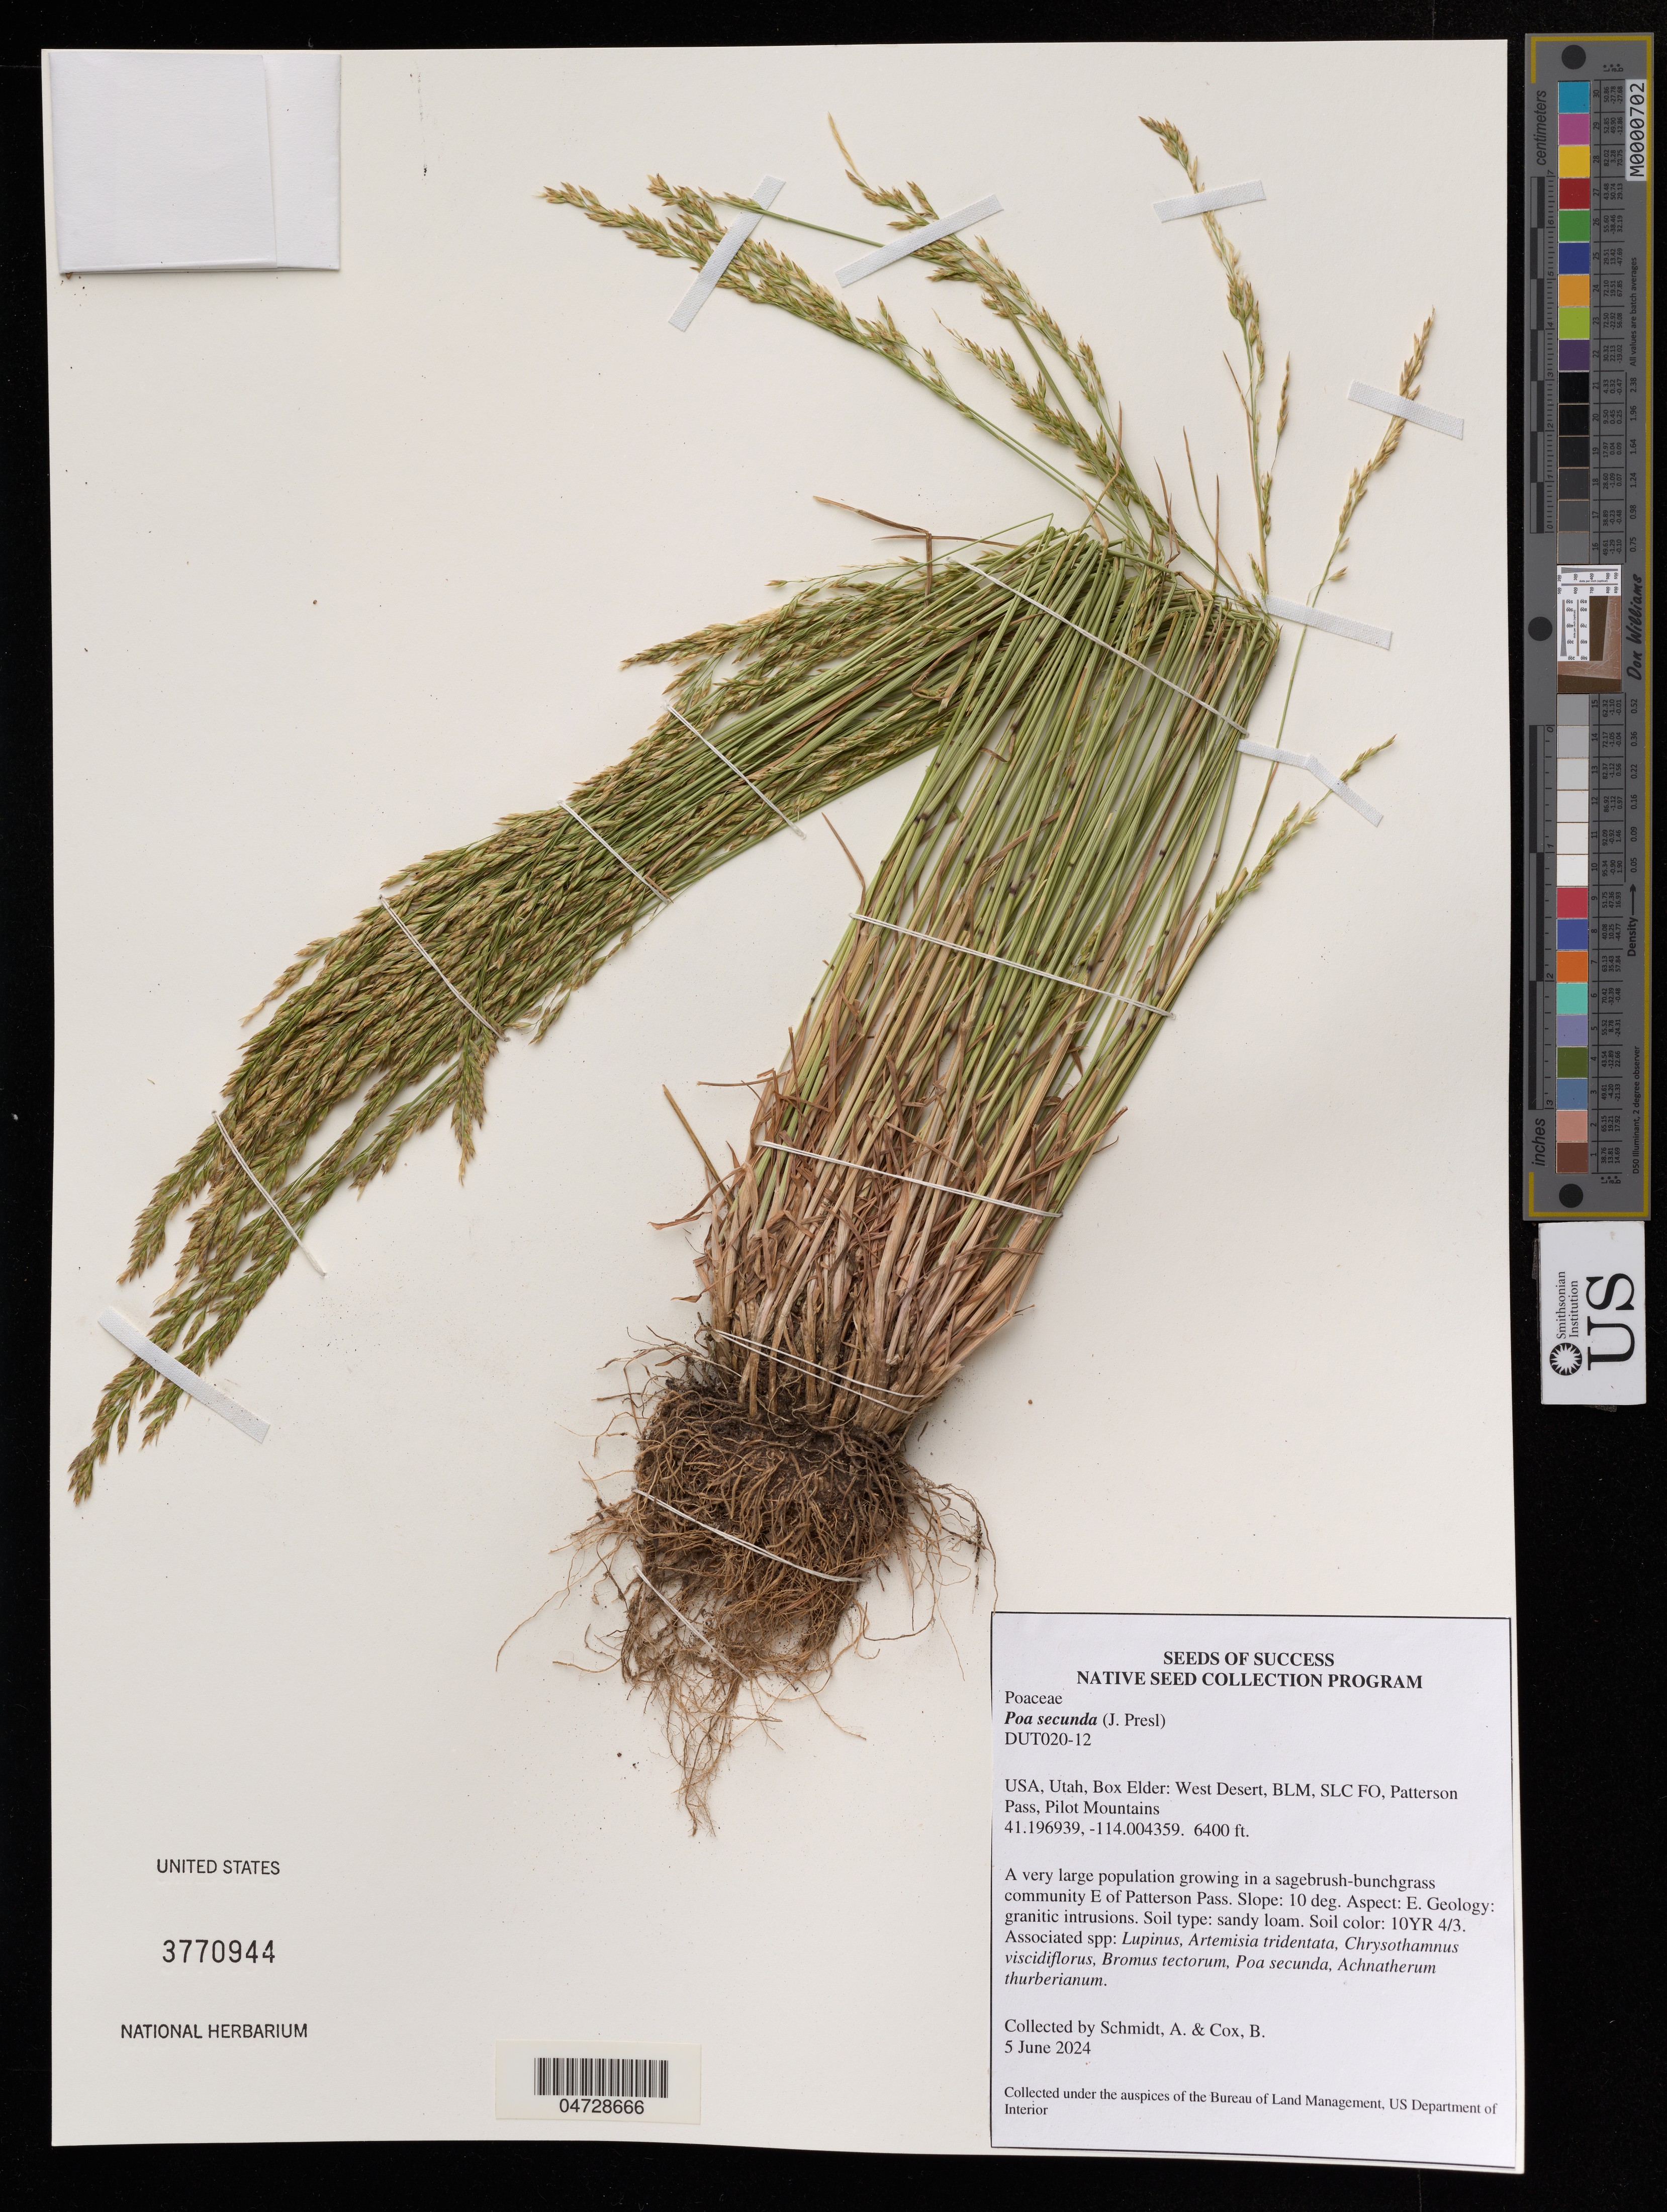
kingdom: Plantae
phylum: Tracheophyta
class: Liliopsida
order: Poales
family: Poaceae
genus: Poa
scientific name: Poa secunda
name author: J. Presl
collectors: A. Schmidt & B. Cox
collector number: DUT020-12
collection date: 2024-06-05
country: United States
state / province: Utah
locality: Box Elder: West Desert, BLM, SLC FO, Patterson Pass, Pilot Mountains.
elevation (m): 1951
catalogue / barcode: US 3770944